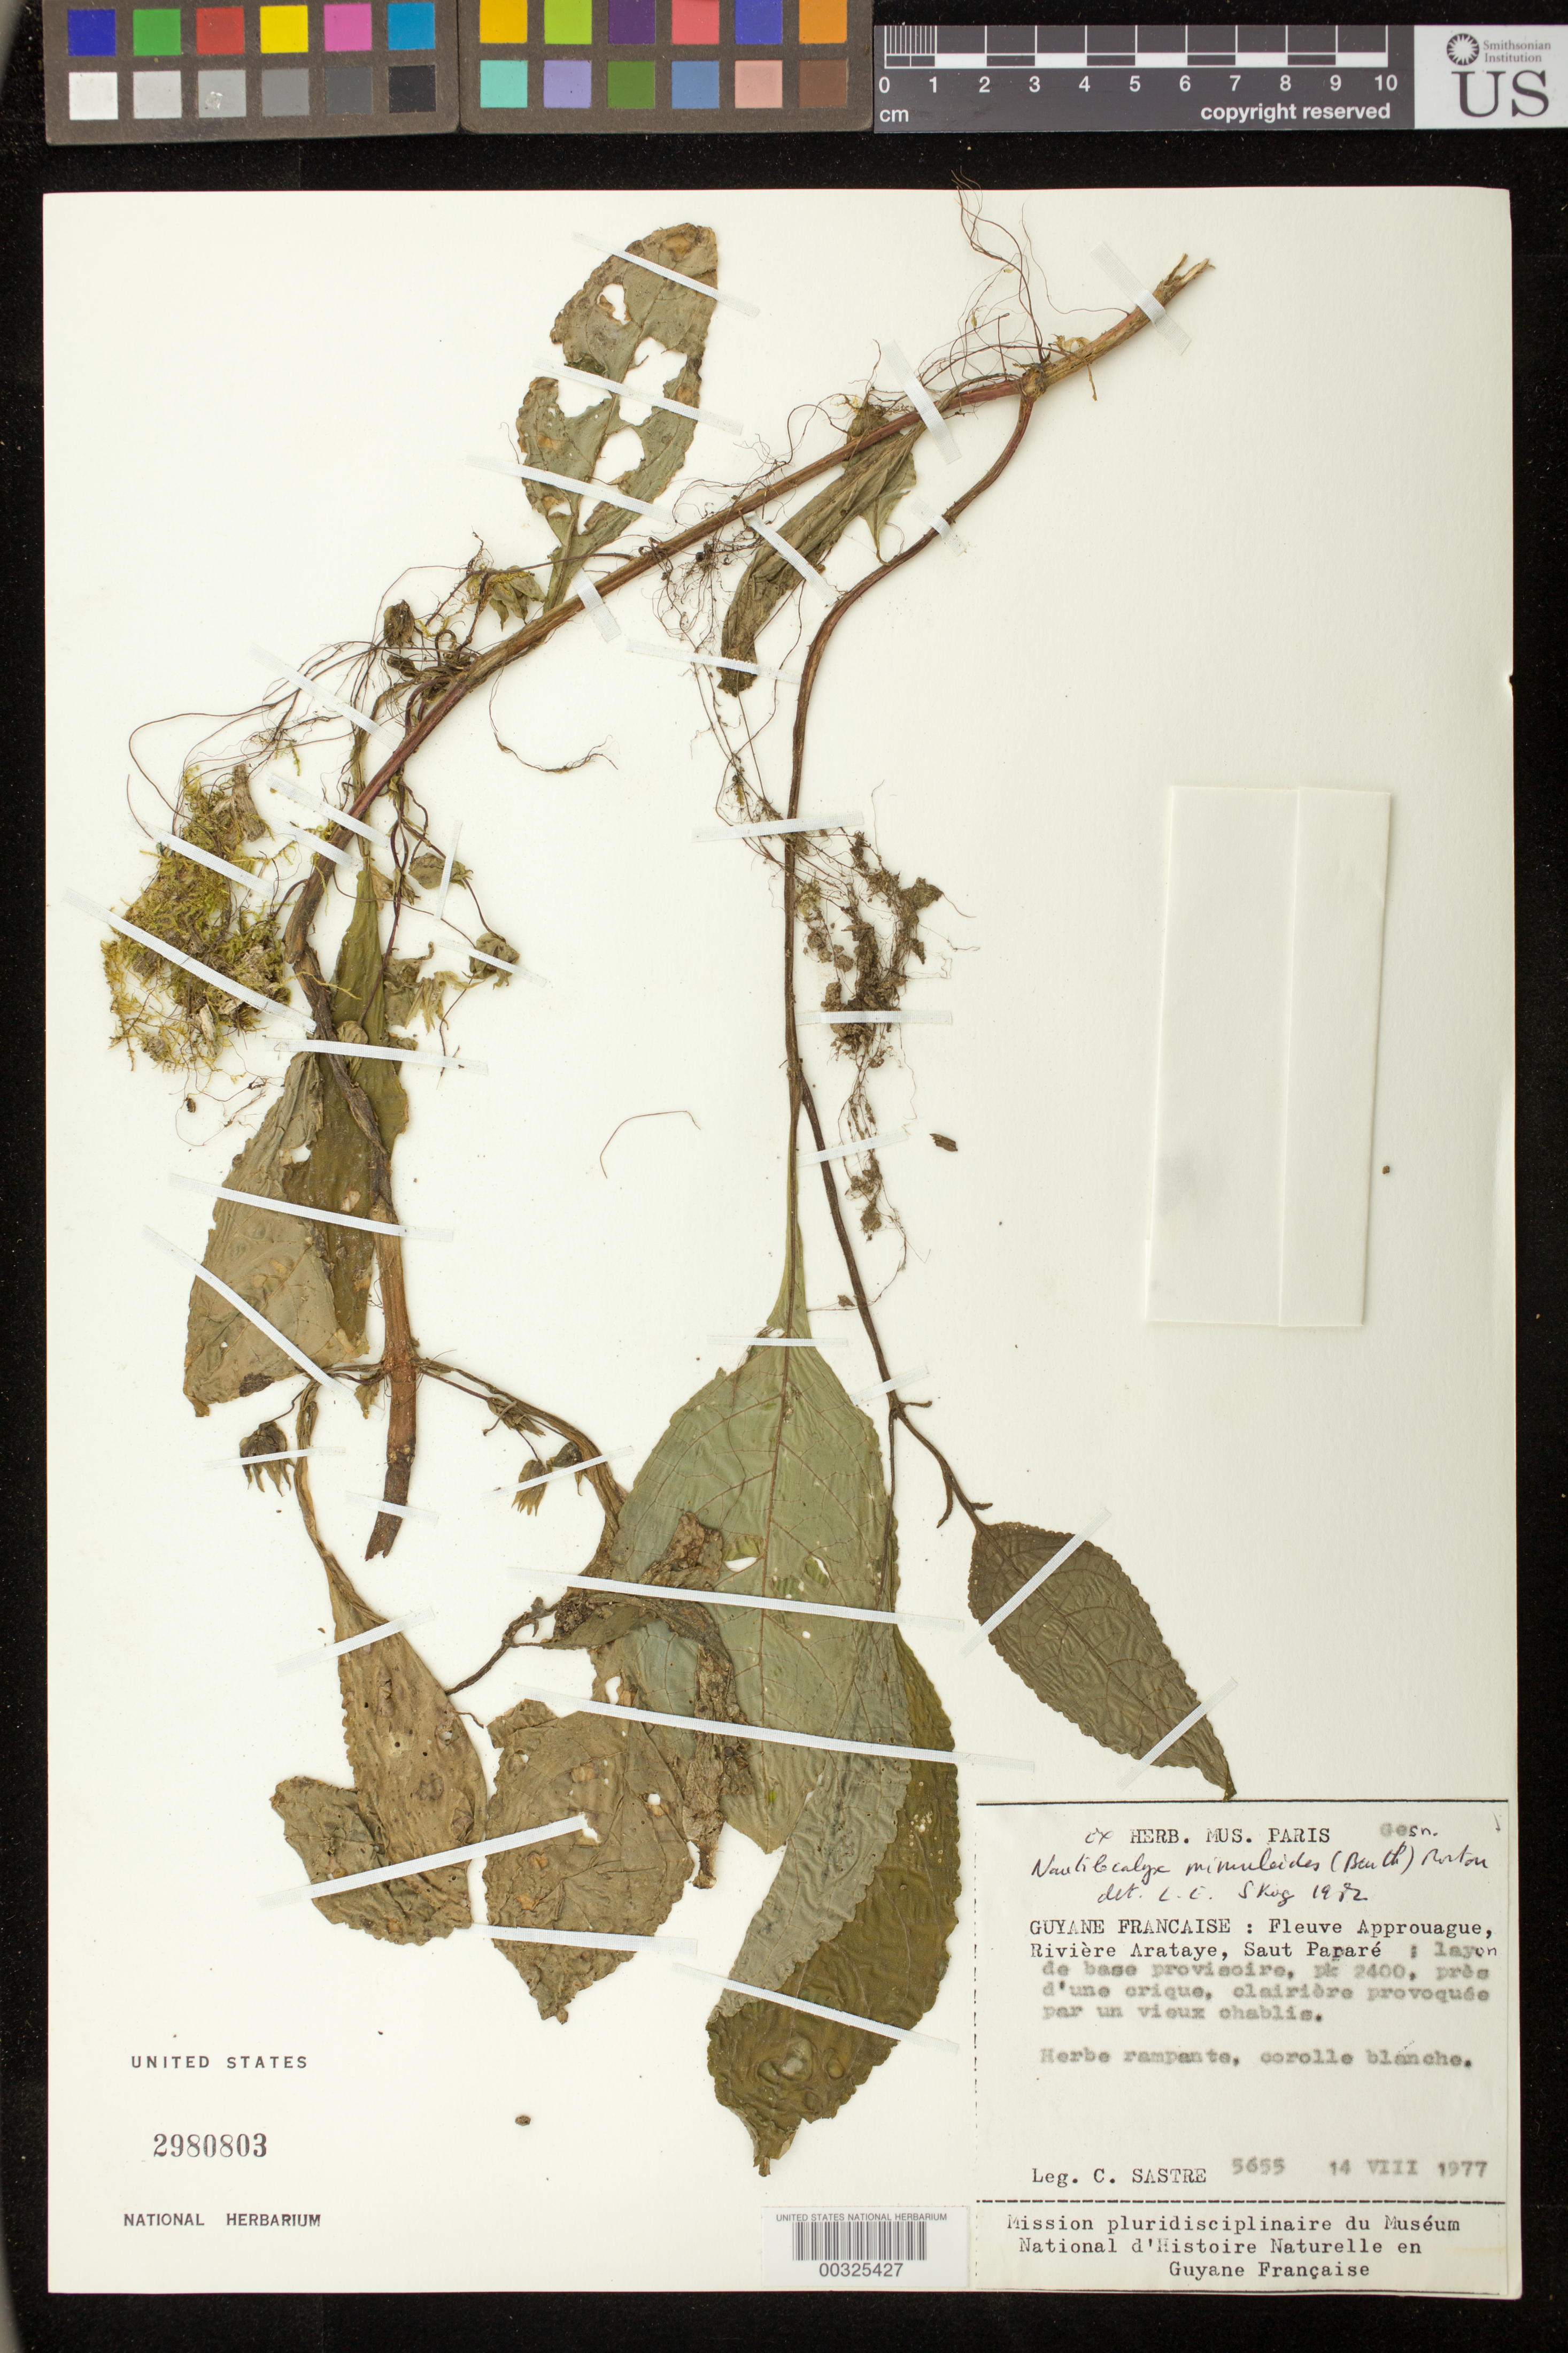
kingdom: Plantae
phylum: Tracheophyta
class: Magnoliopsida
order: Lamiales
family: Gesneriaceae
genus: Nautilocalyx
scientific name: Nautilocalyx mimuloides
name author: (Benth.) C.V. Morton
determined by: Skog, Laurence E.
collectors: C. H. L. Sastre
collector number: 5655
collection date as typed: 14 Aug 1977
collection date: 1977-08-14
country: French Guiana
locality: Fleuve Approuague, Rivière Arataye, Saut Pararé; layon de base provisoire, pk 2400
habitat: Près d'une crique, clairière provoquée par un vieux chablis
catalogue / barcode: US 2980803